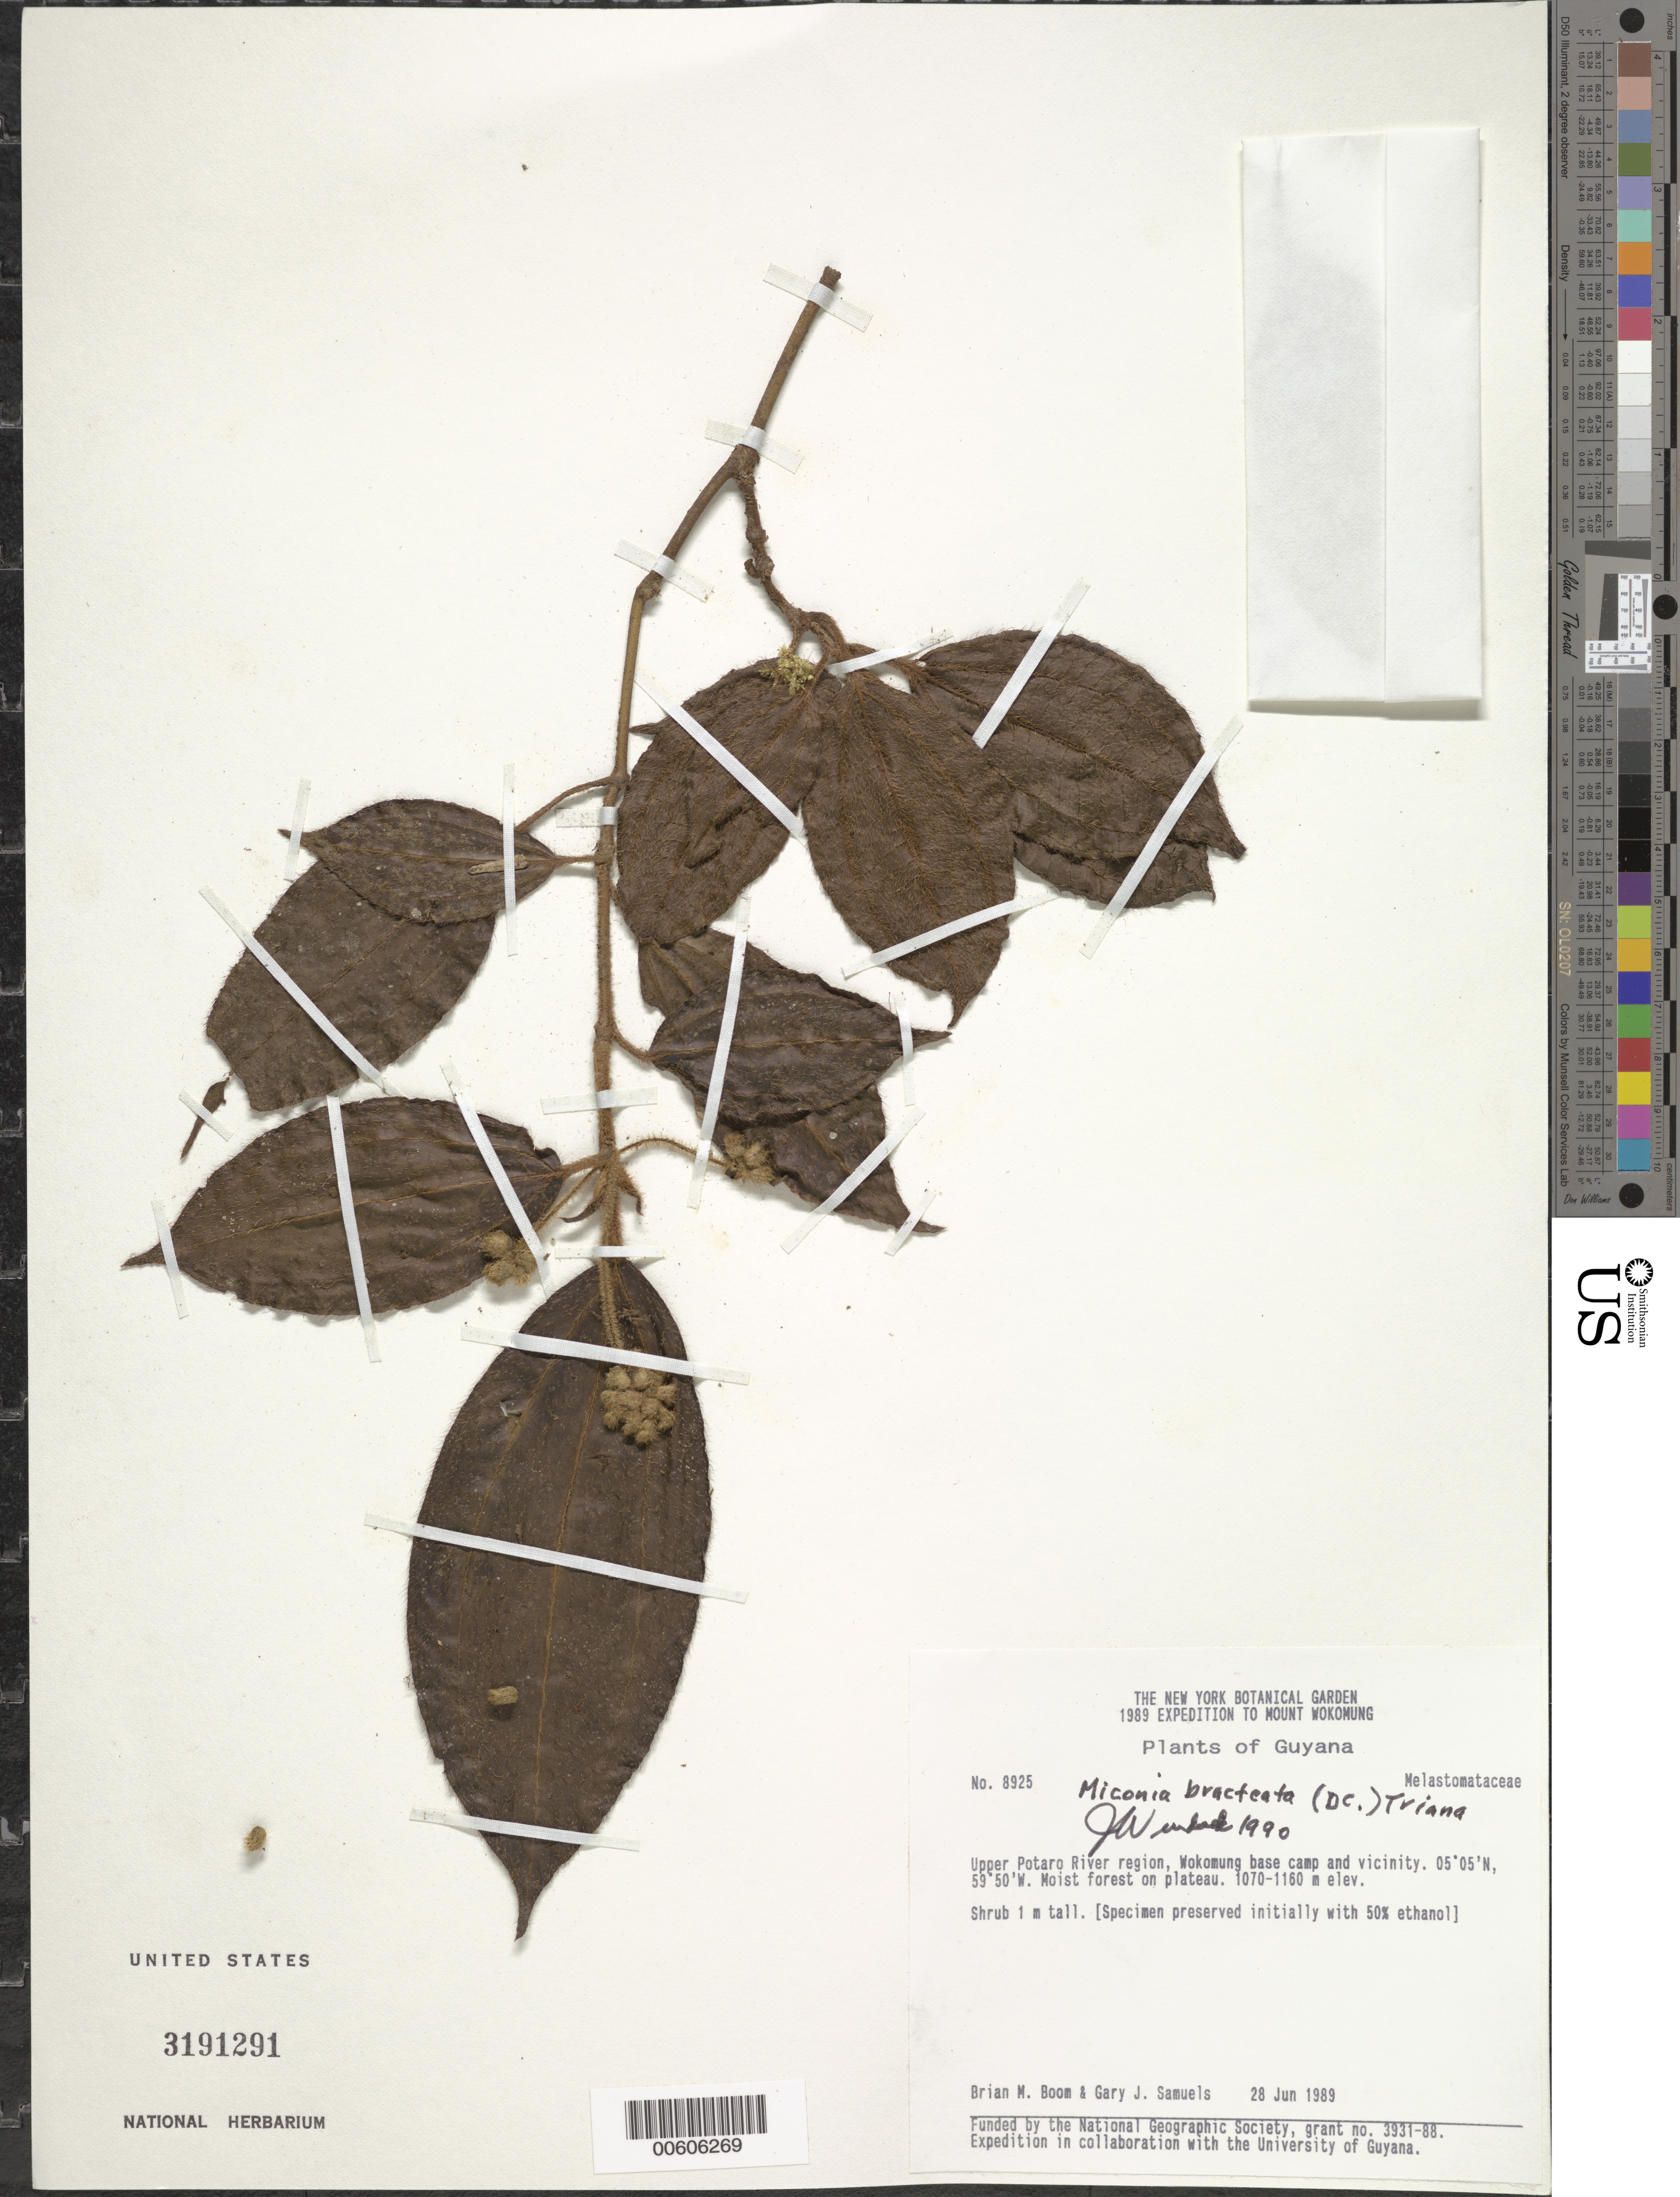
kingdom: Plantae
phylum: Tracheophyta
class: Magnoliopsida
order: Myrtales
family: Melastomataceae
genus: Miconia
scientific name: Miconia bracteata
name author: (DC.) Triana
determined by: Wurdack, John J., (US), US (UNITED STATES)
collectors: B. M. Boom & G. Samuels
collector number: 8925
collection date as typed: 28-Jun-89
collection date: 1989-06-28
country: Guyana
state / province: Potaro-Siparuni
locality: Wokomung, base camp & vic., upper Potaro River region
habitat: Moist forest on plateau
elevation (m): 1070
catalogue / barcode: US 3191291